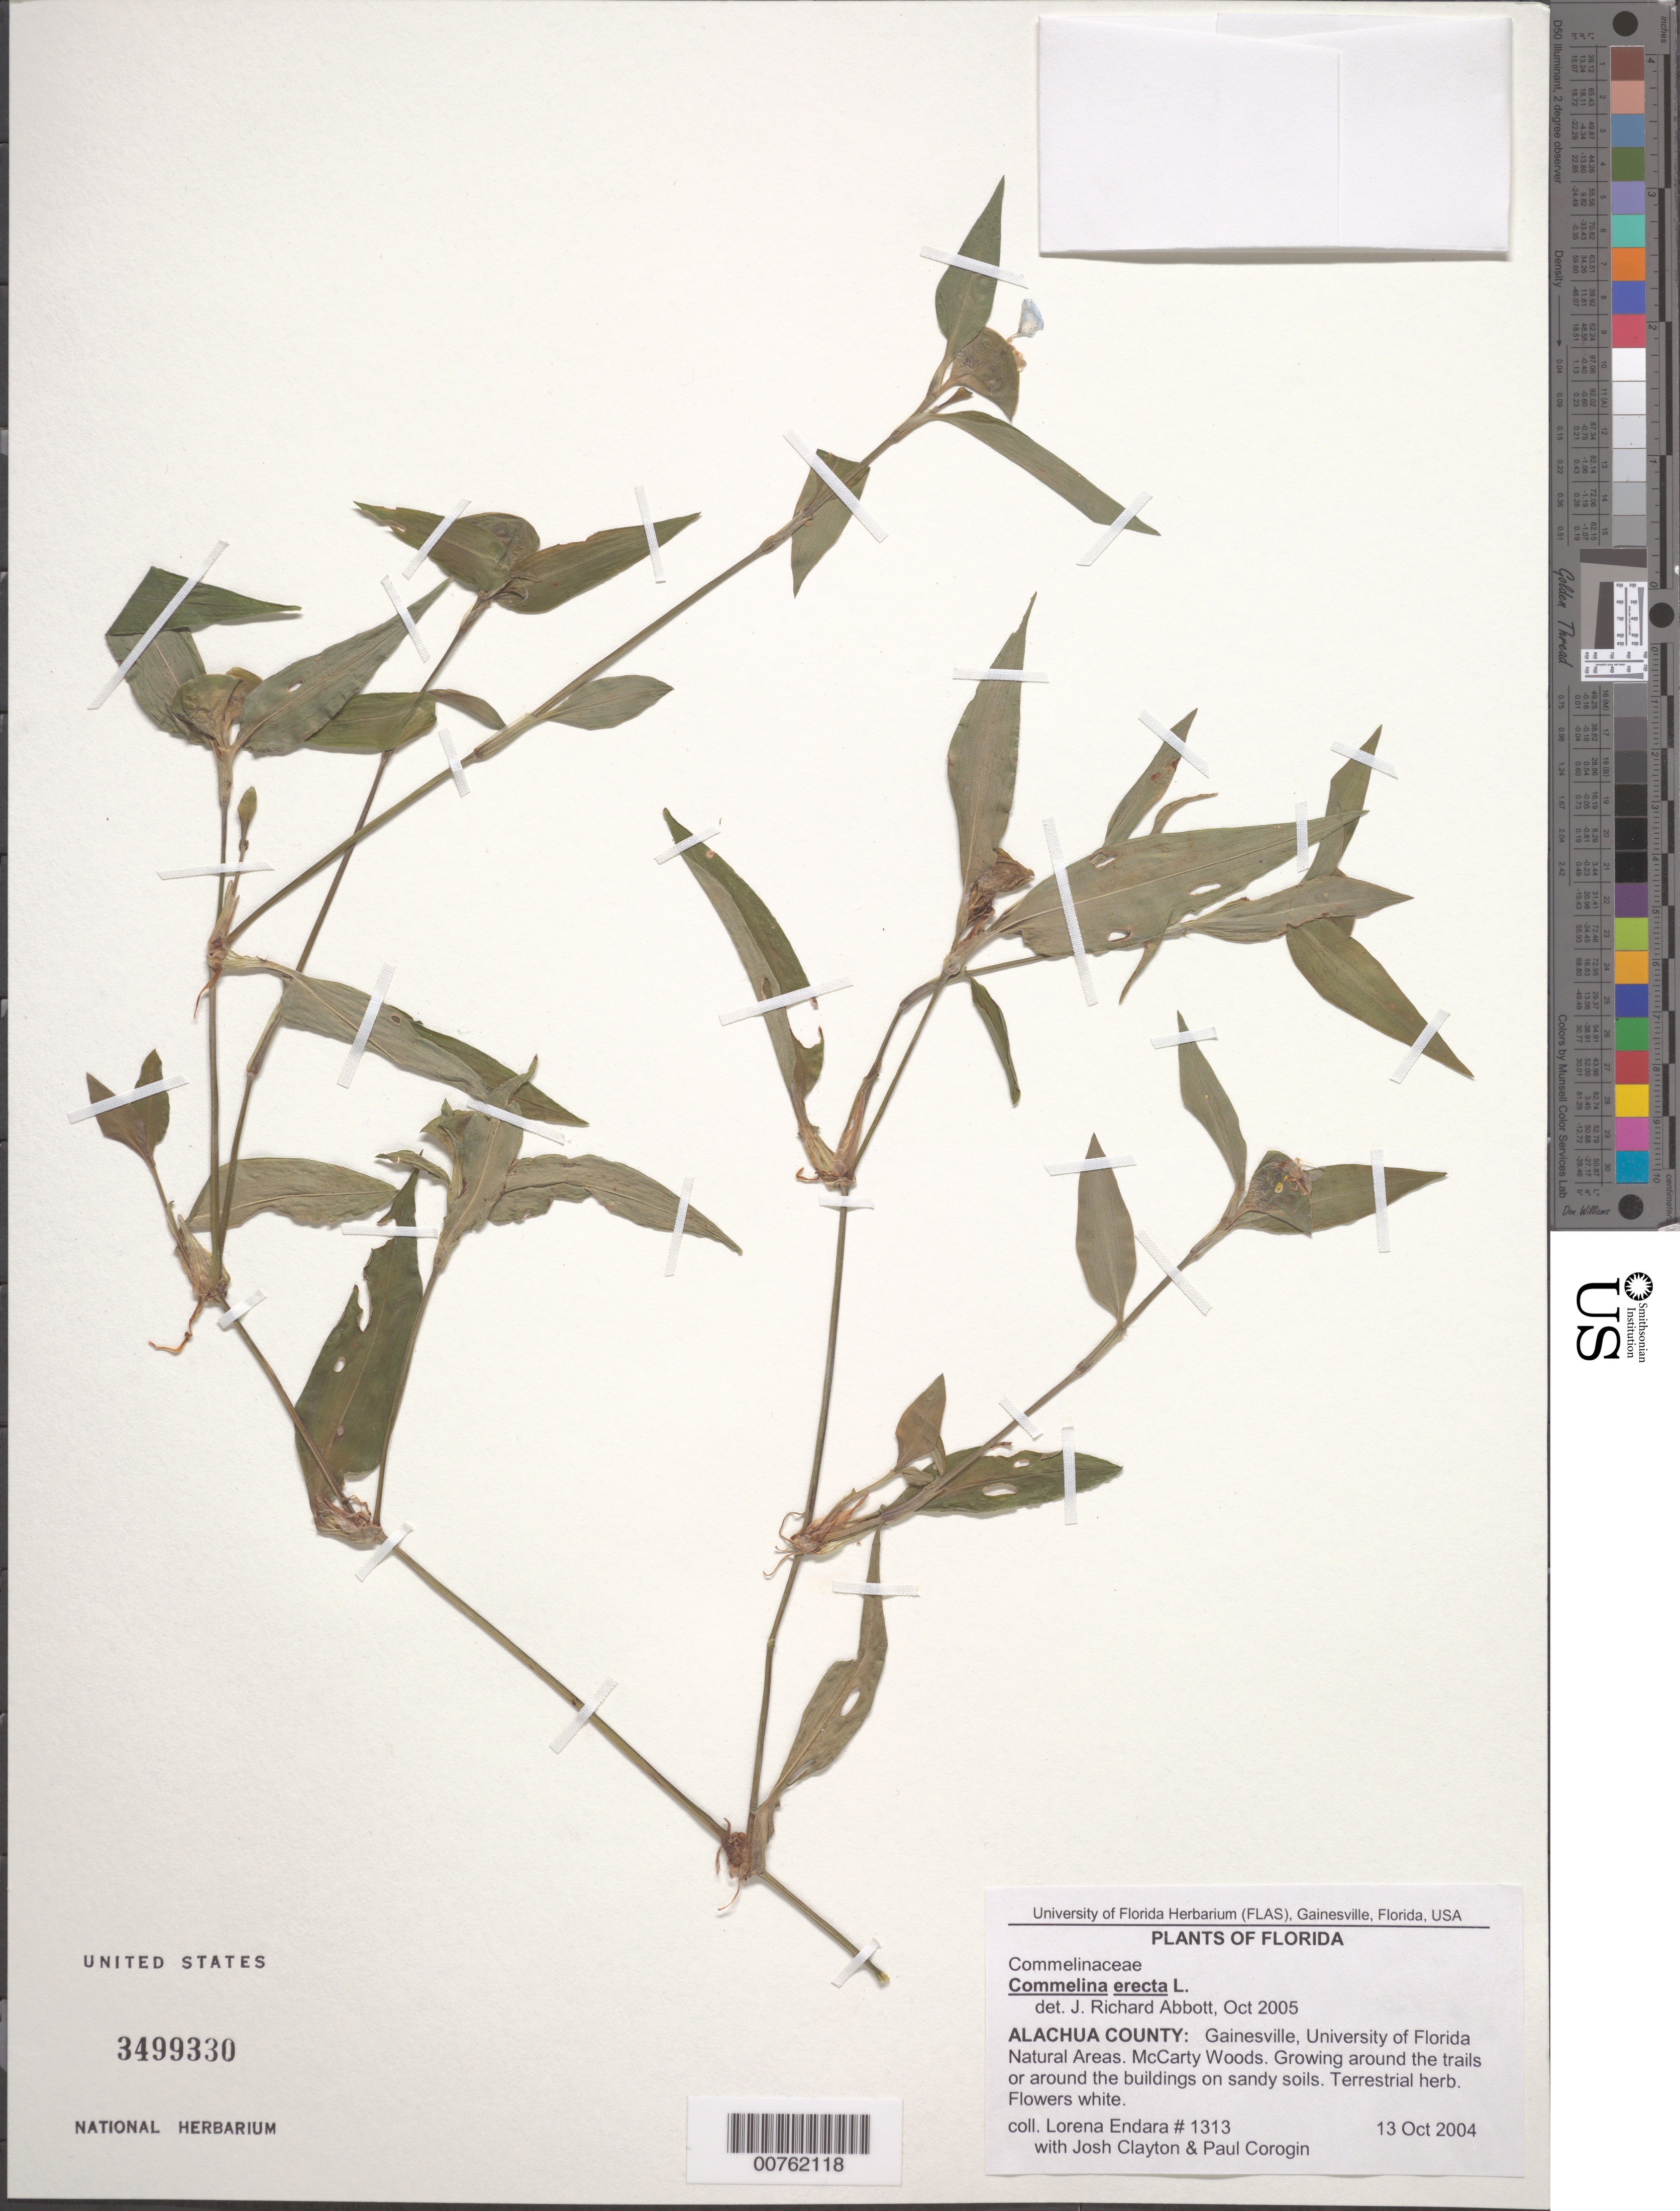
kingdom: Plantae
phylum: Tracheophyta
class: Liliopsida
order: Commelinales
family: Commelinaceae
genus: Commelina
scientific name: Commelina erecta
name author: L.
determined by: Abbott, J. R., (FLAS)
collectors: L. Endara, J. Clayton & P. T. Corogin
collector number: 1313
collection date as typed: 13 Oct 2004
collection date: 2004-10-13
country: United States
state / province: Florida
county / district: Alachua County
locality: University of Florida Natural Areas. McCarty Woods. Growing around the trails or around the buildings on sandy soils.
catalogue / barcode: US 3499330